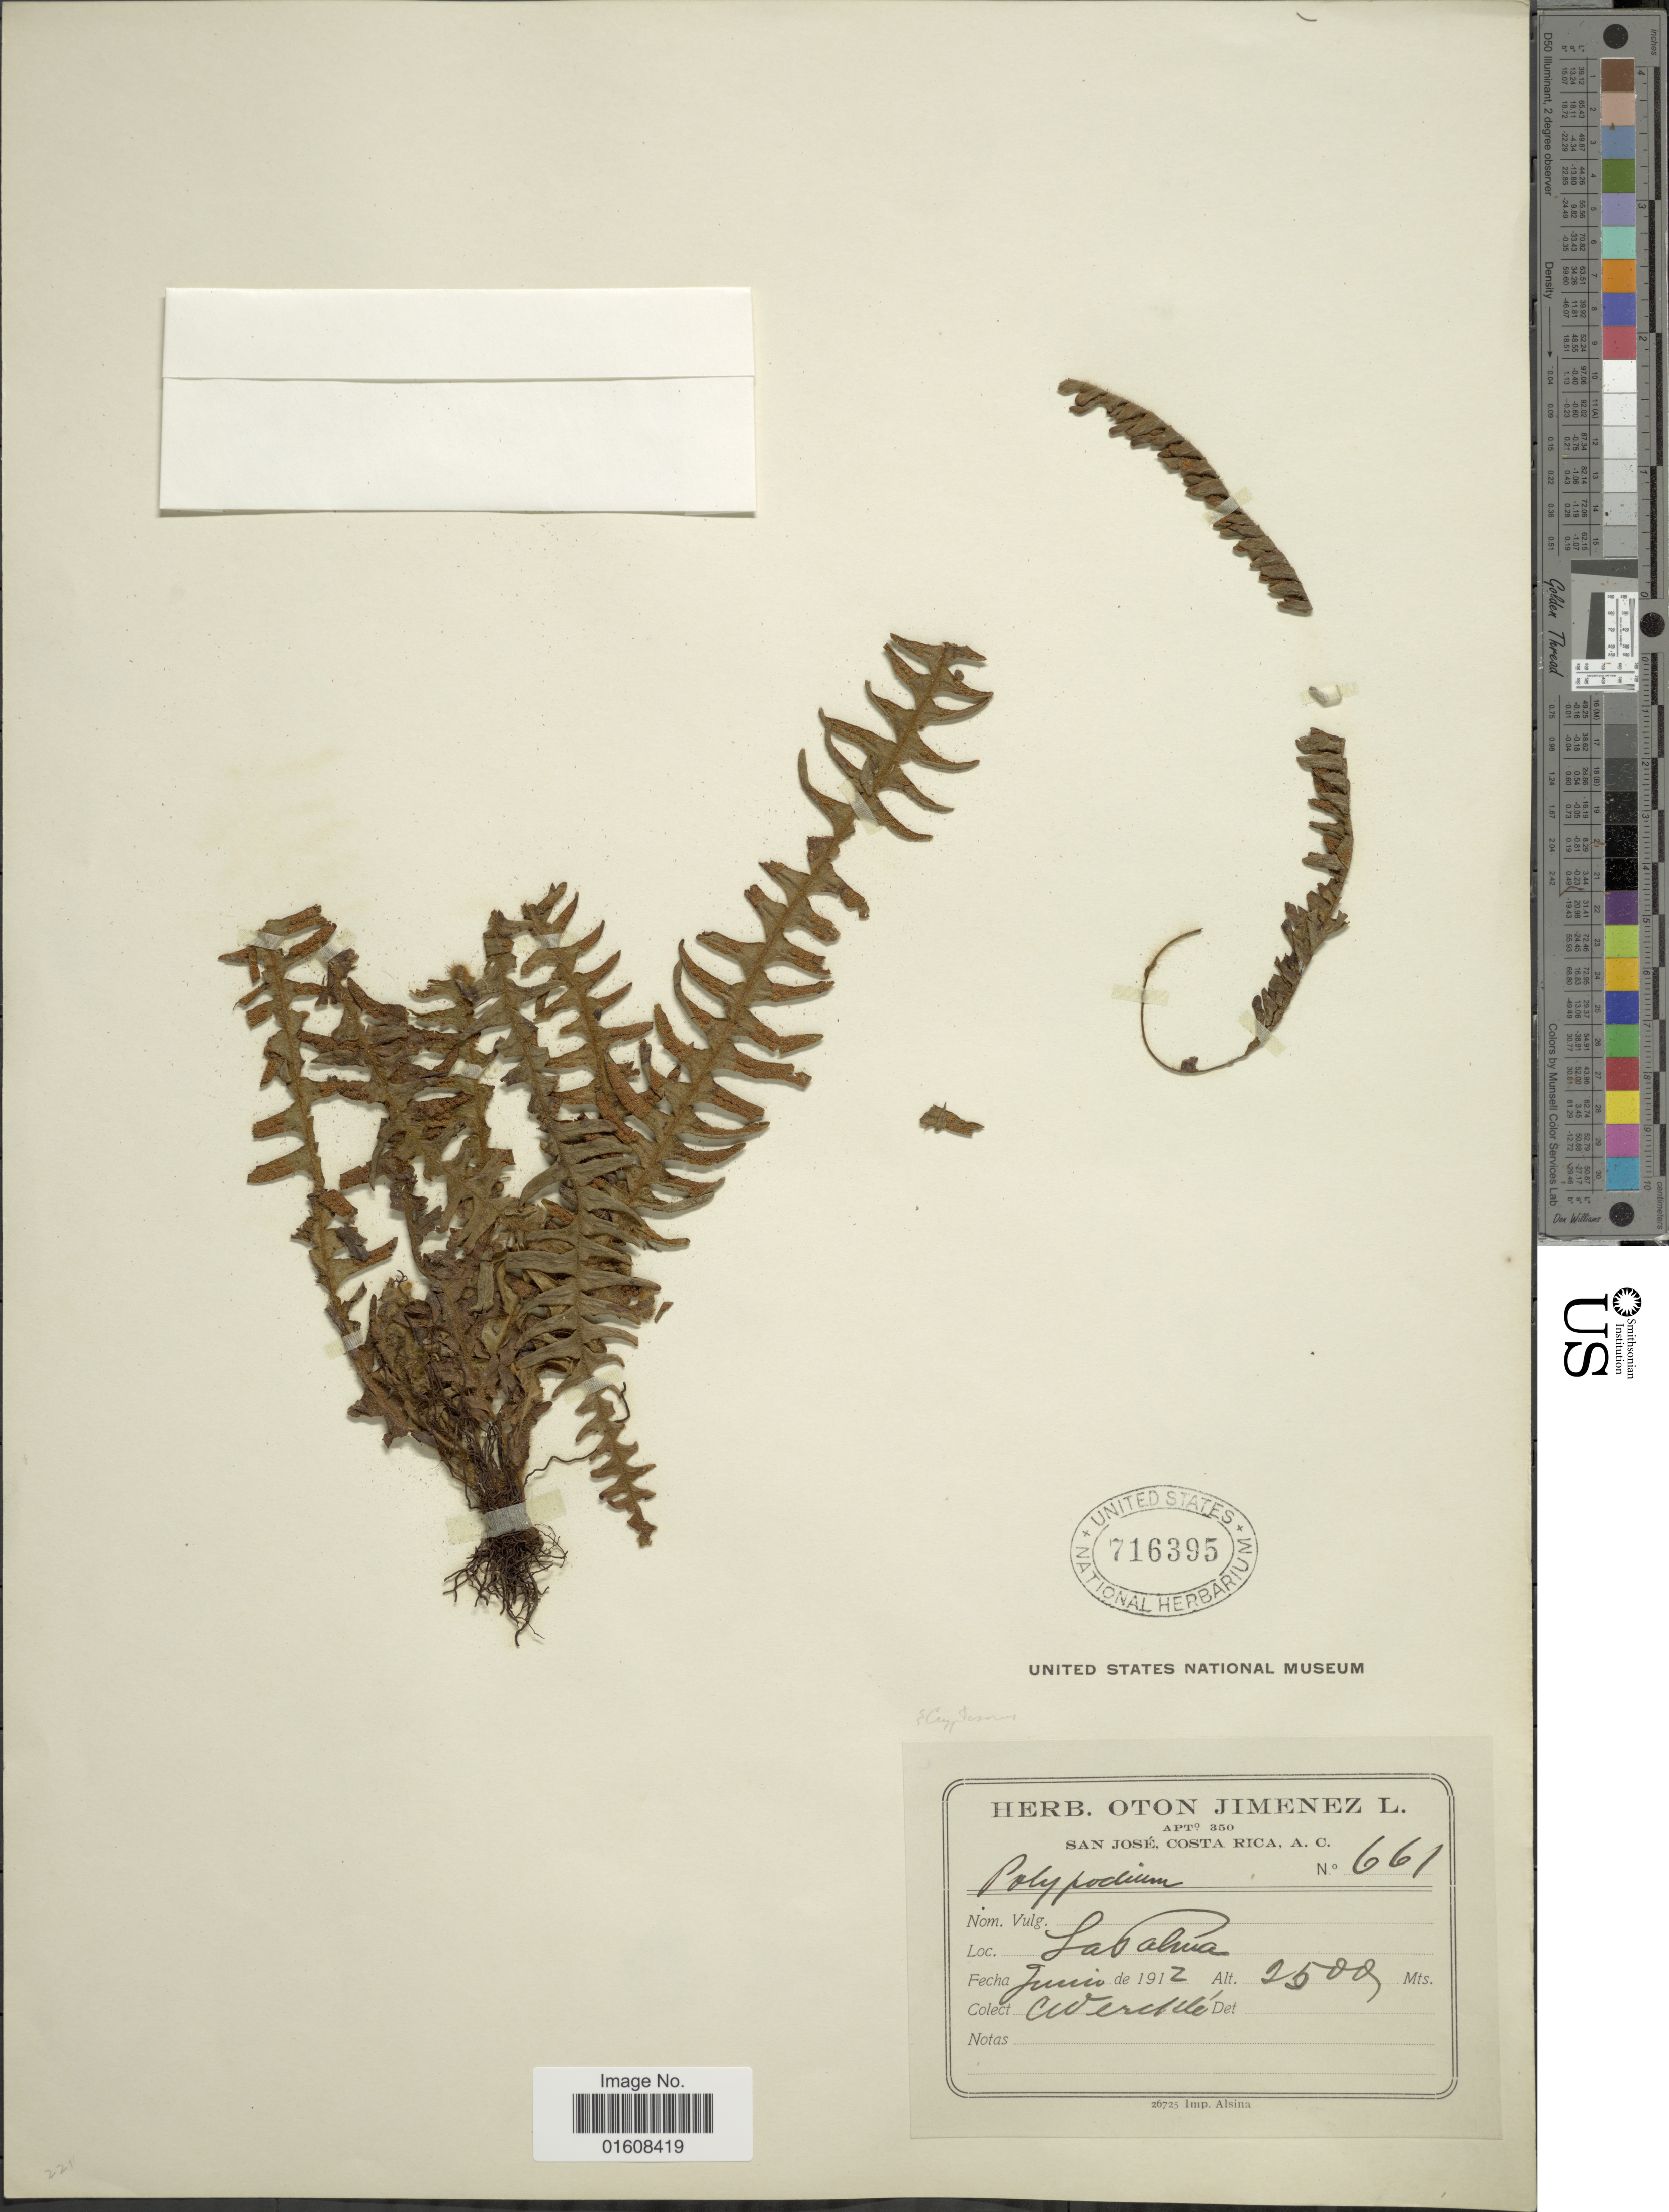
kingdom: Plantae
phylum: Tracheophyta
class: Polypodiopsida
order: Polypodiales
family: Polypodiaceae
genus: Alansmia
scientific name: Alansmia lanigera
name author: (Desv.) Moguel & M. Kessler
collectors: C. C Wercklé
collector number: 661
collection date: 1912-06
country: Costa Rica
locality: La Palma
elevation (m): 2500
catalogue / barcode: US 716395